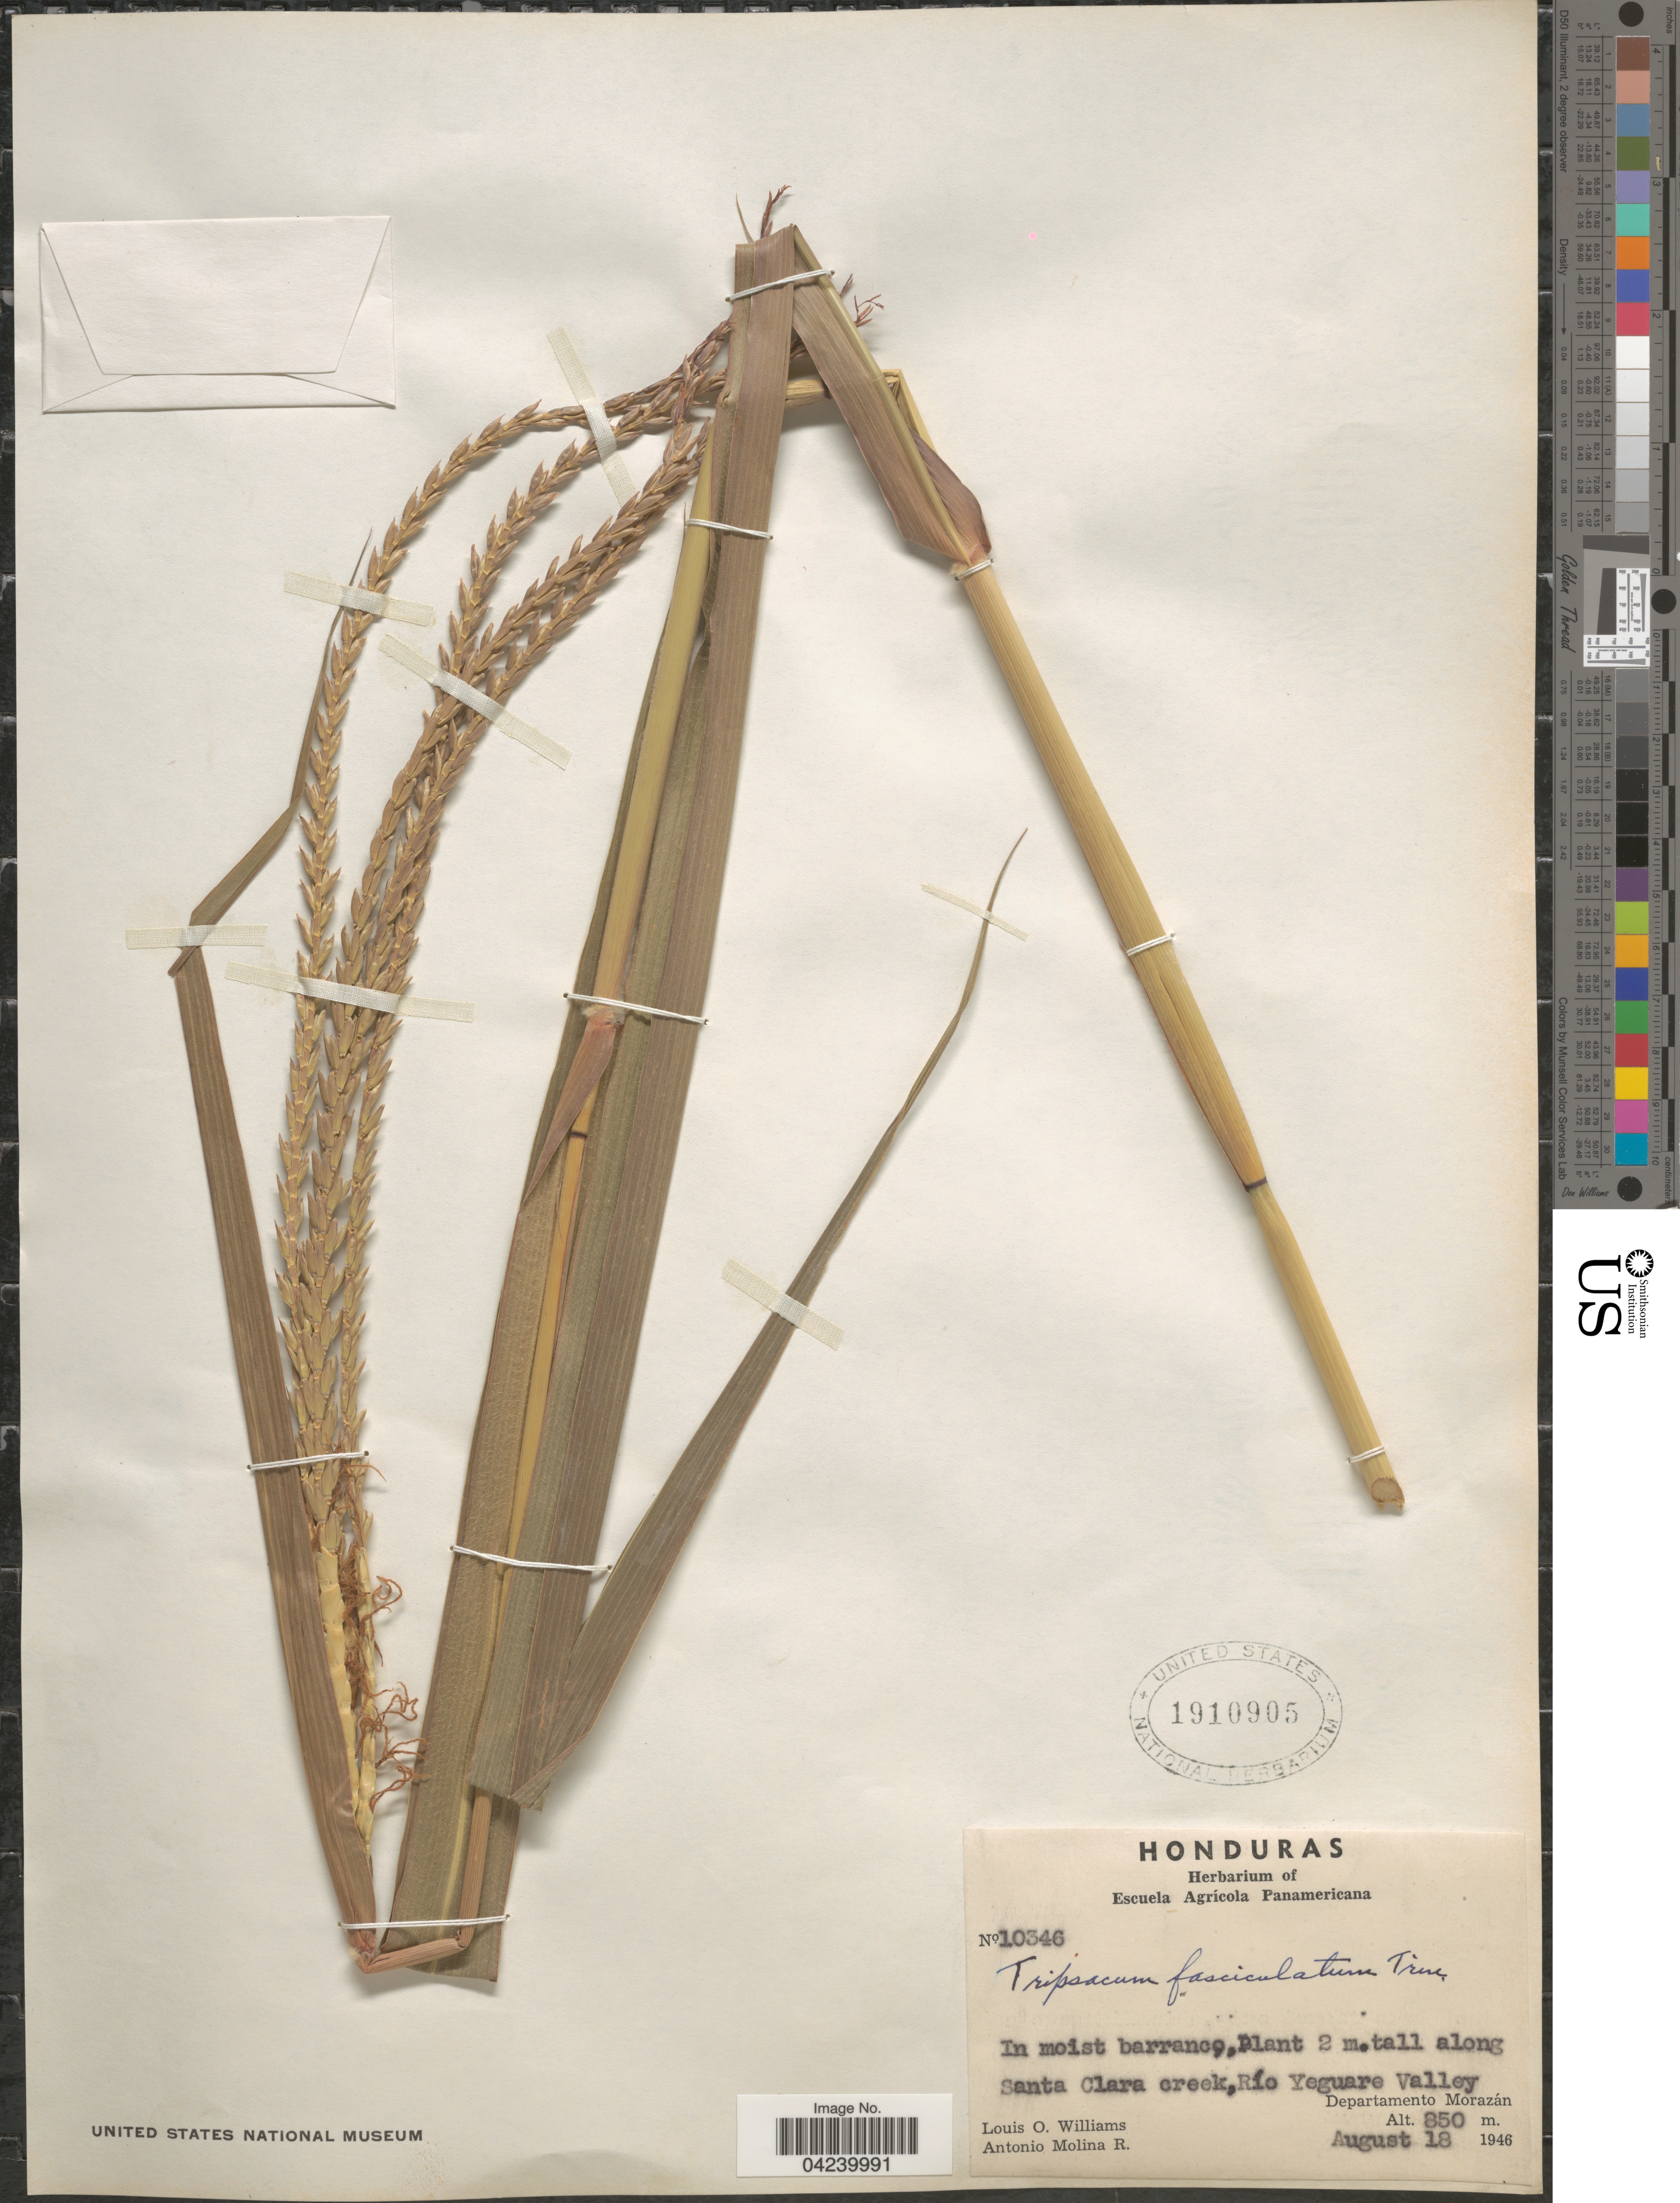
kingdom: Plantae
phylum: Tracheophyta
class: Liliopsida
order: Poales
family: Poaceae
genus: Tripsacum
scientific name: Tripsacum laxum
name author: Nash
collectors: L. O. Williams & A. Molina R.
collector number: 10346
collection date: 1946-08-18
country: Honduras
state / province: Fco. Morazán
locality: In moist barranco, along Santa Clara creek, Río Yeguare Valey. Departamento Morazán.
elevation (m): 850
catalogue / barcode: US 1910905